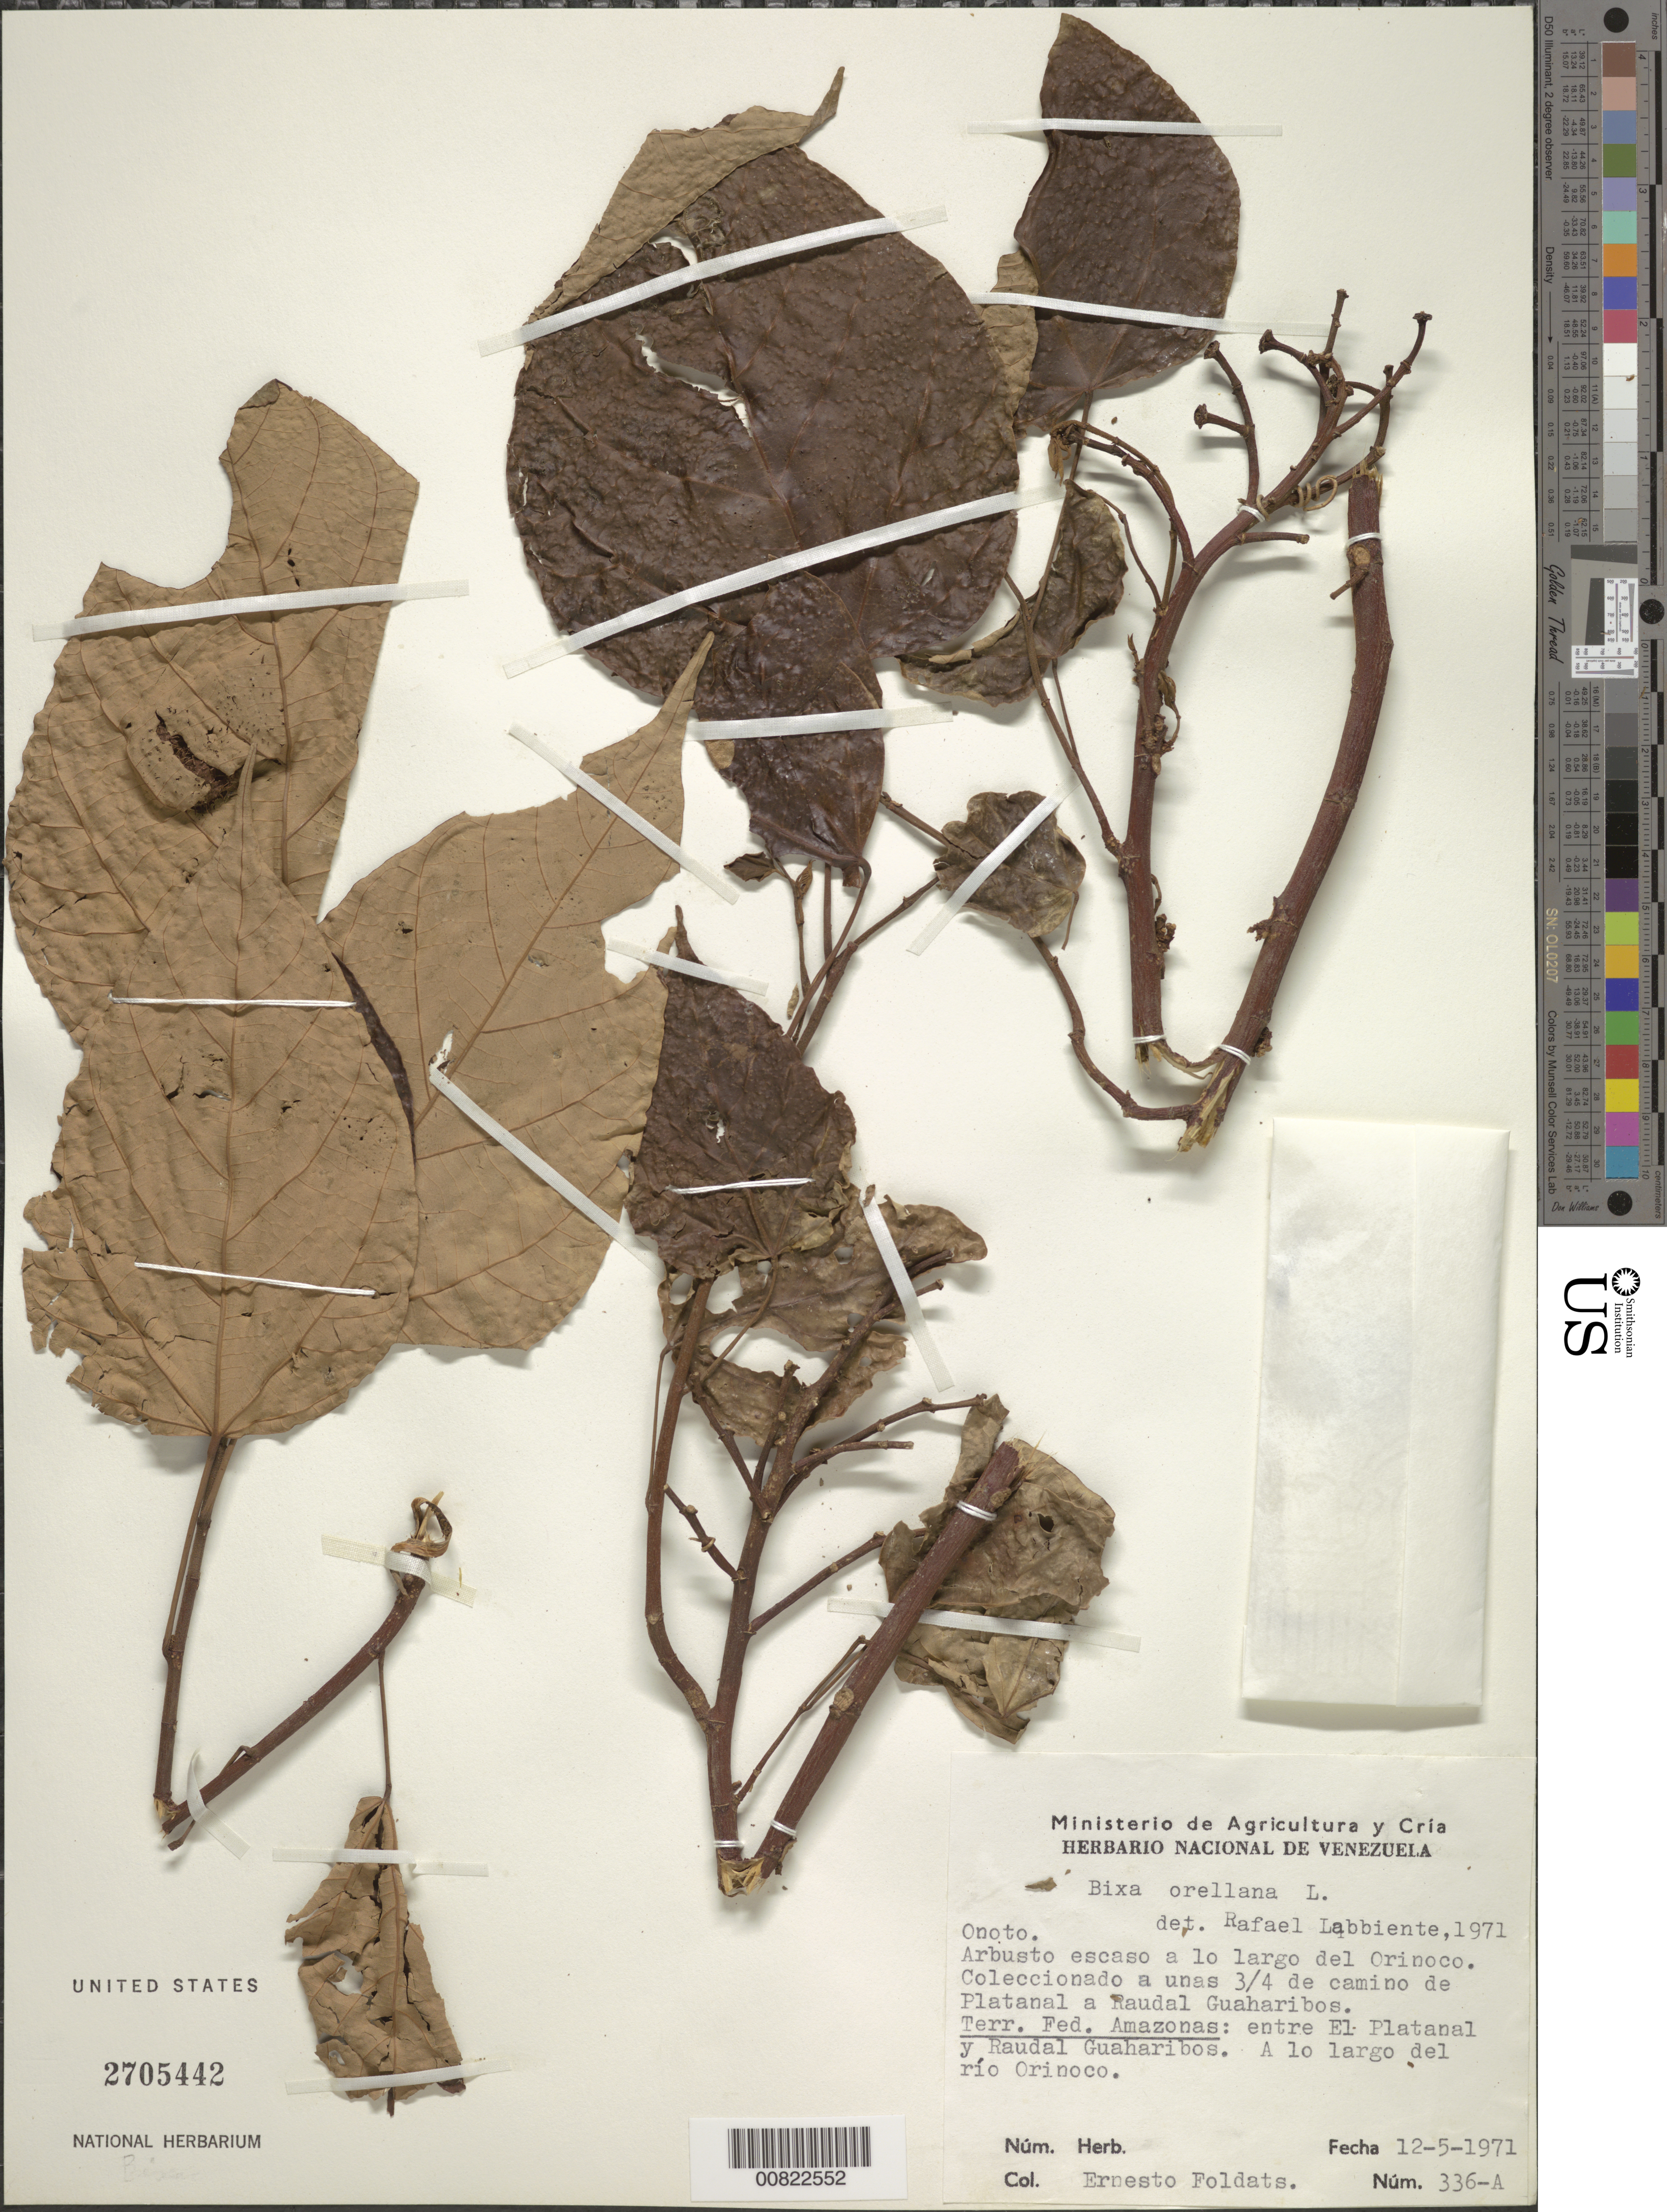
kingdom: Plantae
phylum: Tracheophyta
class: Magnoliopsida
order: Malvales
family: Bixaceae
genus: Bixa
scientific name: Bixa orellana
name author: L.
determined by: Labbiente, R.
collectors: E. Foldats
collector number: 336 A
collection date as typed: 12-May-71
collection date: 1971-05-12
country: Venezuela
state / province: Amazonas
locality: Río Orinoco, between platanal and Raudal Guaharibos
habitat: Along river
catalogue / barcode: US 2705442